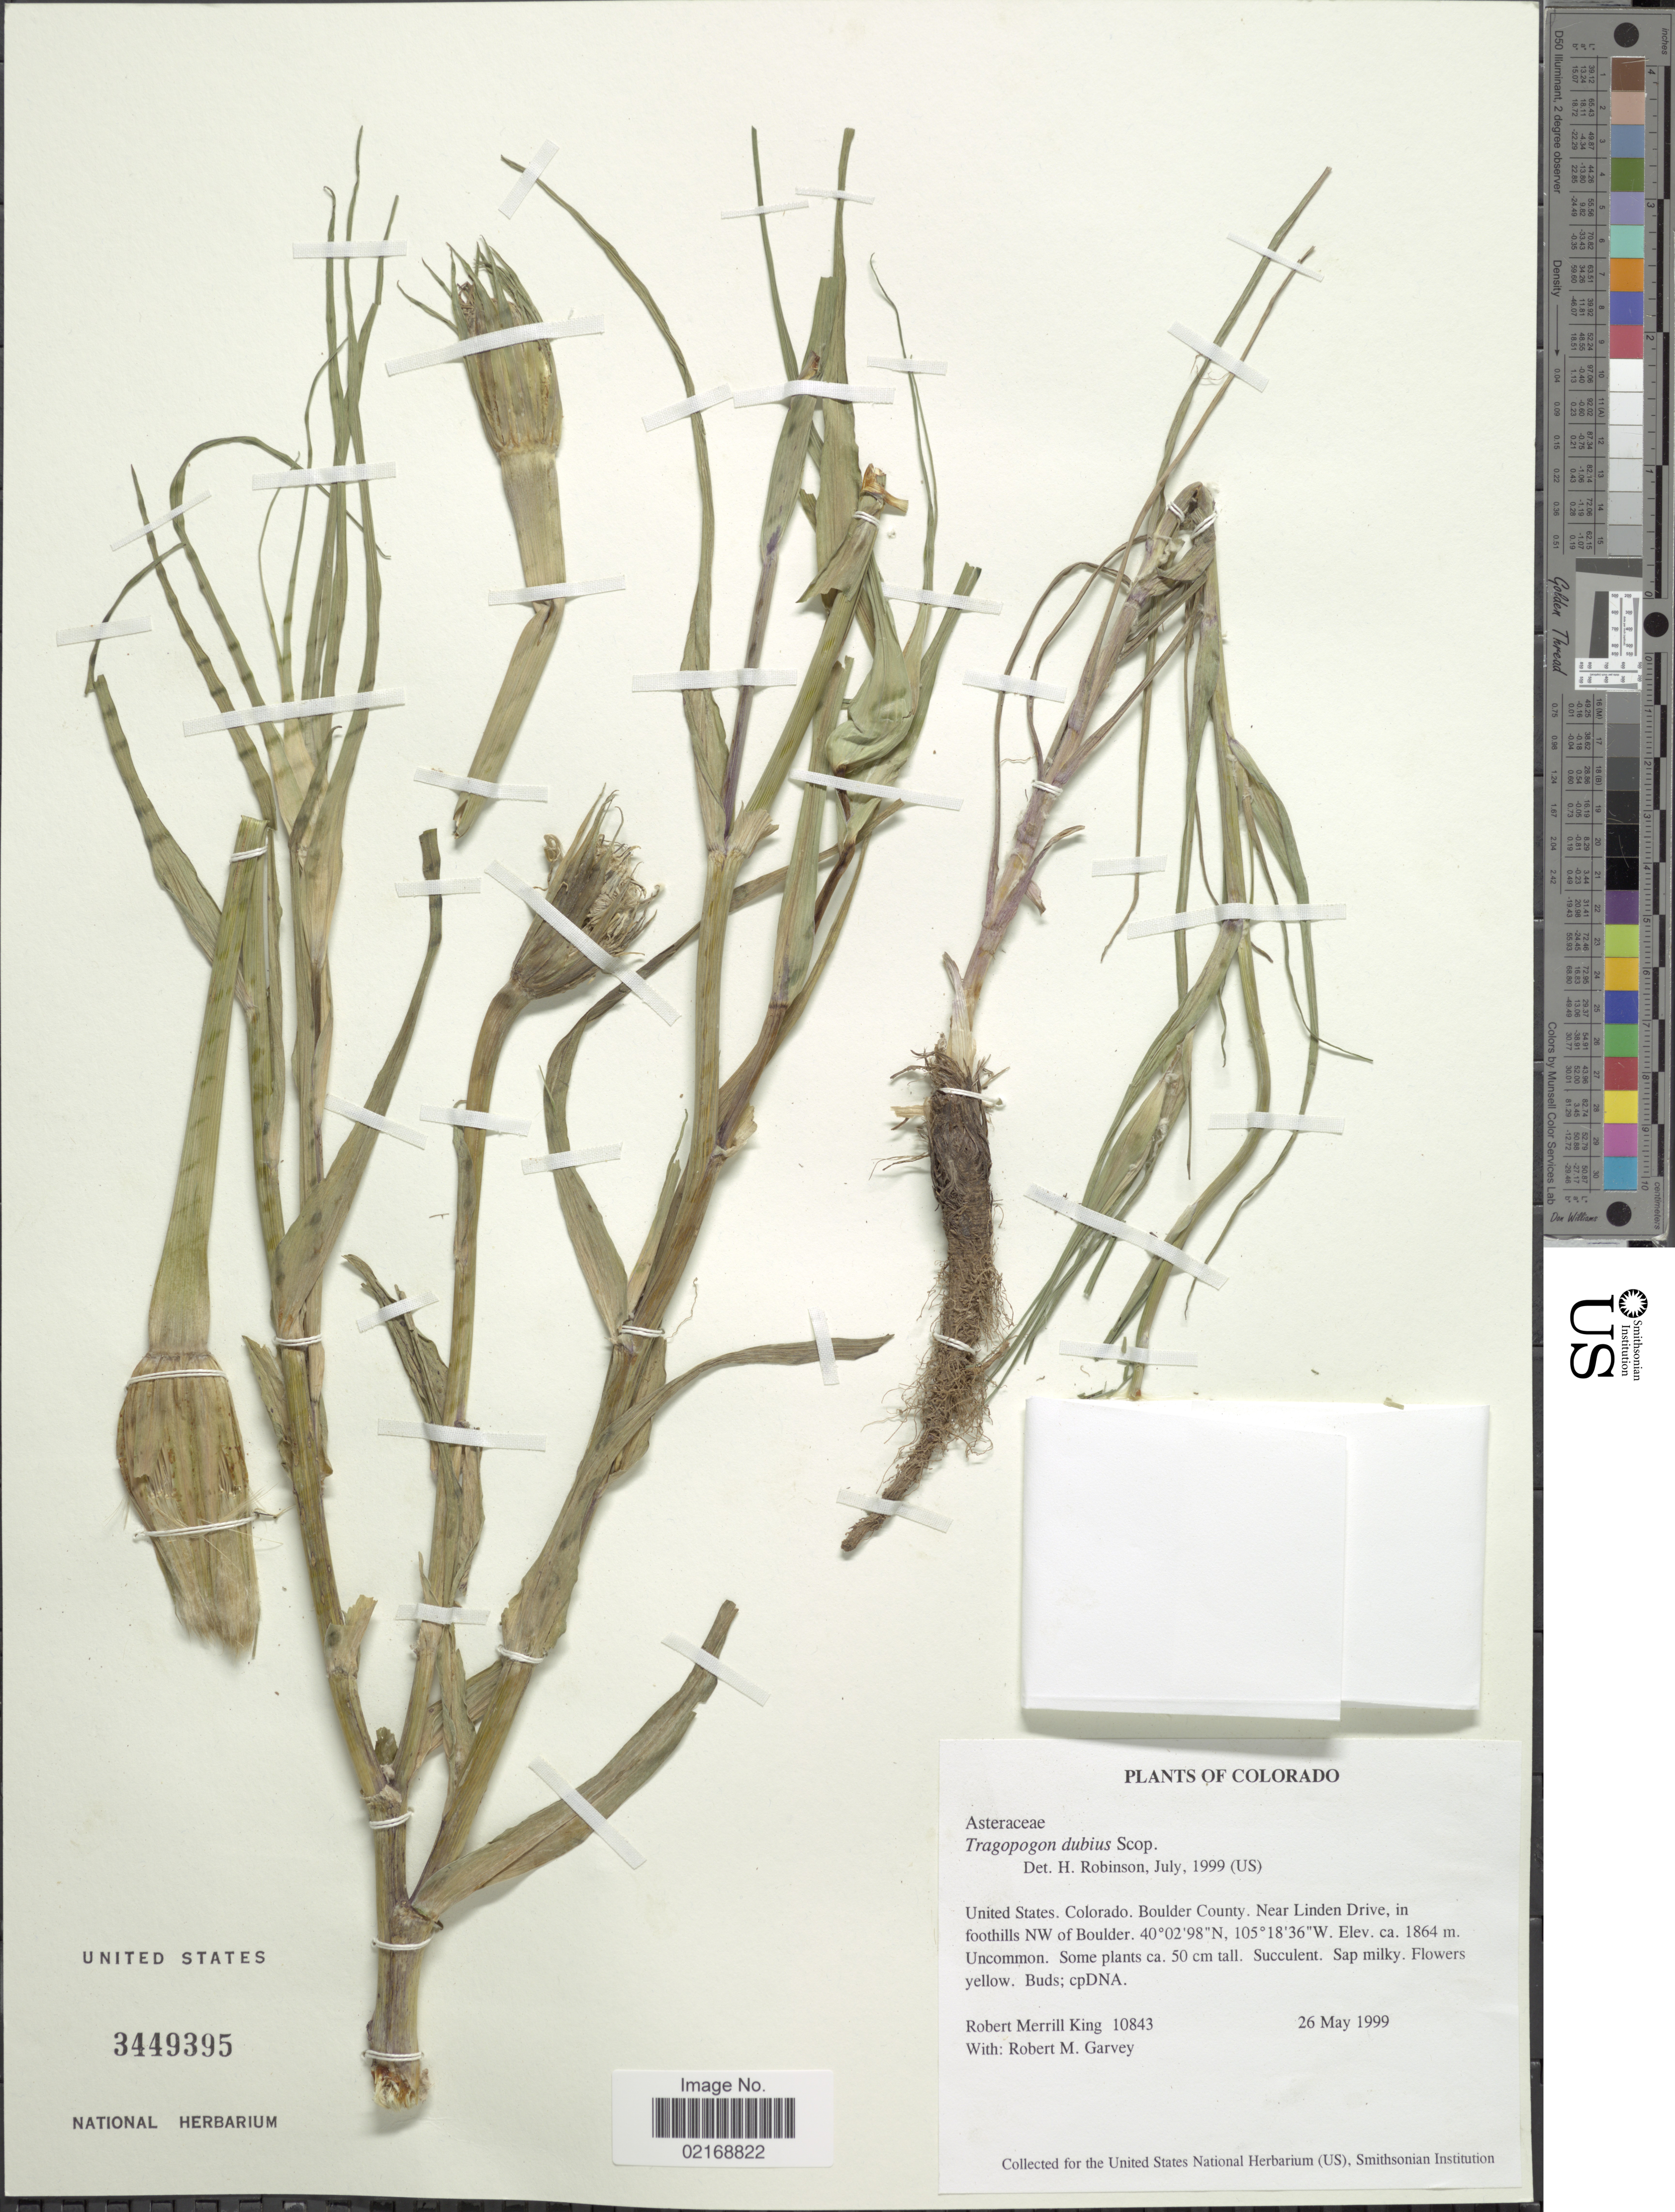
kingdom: Plantae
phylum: Tracheophyta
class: Magnoliopsida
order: Asterales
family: Asteraceae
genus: Tragopogon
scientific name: Tragopogon dubius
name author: Scop.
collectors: R. M. King & R. Garvey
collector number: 10843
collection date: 1999-05-26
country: United States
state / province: Colorado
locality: Boulder County. Near Linden Drive, in foothills NW of Boulder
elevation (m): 1864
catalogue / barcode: US 3449395